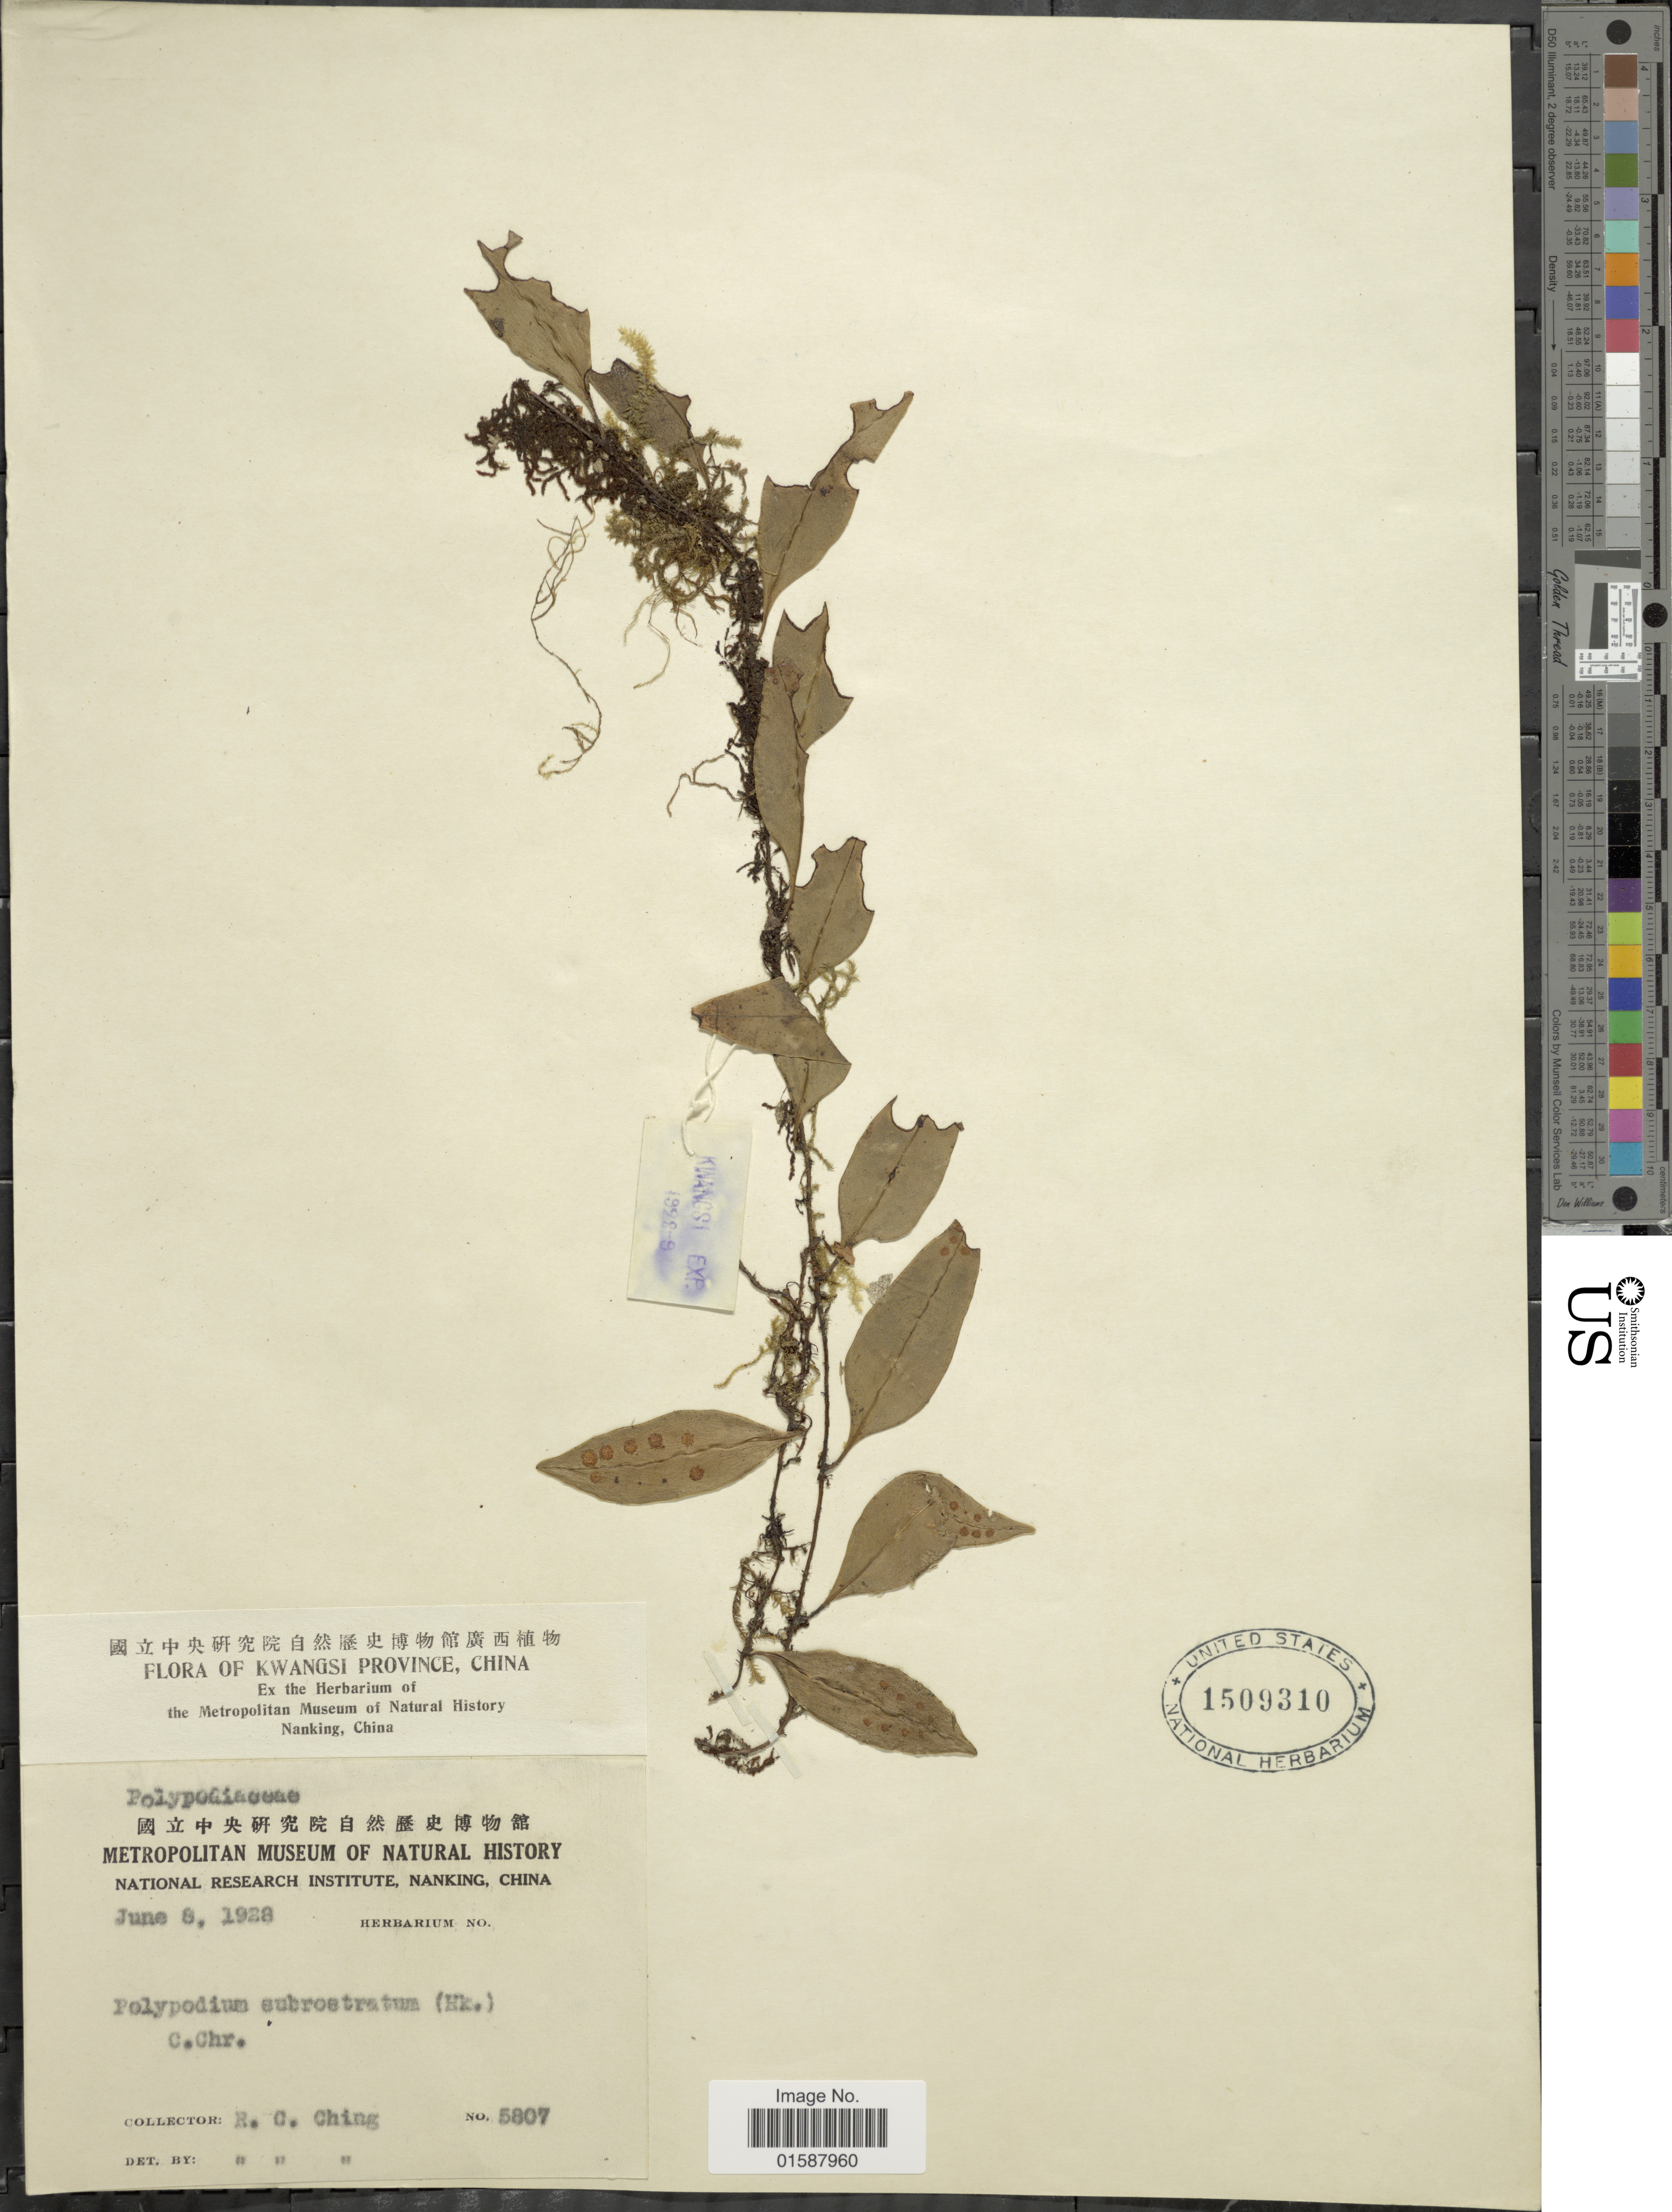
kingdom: Plantae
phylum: Tracheophyta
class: Polypodiopsida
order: Polypodiales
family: Polypodiaceae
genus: Lepisorus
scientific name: Lepisorus subrostratus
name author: (C. Chr.) C. Chr. & Tardieu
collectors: R. C. Ching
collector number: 5807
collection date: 1928-06-08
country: China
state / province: Guangxi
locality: Kwangsi Province.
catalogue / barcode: US 1509310